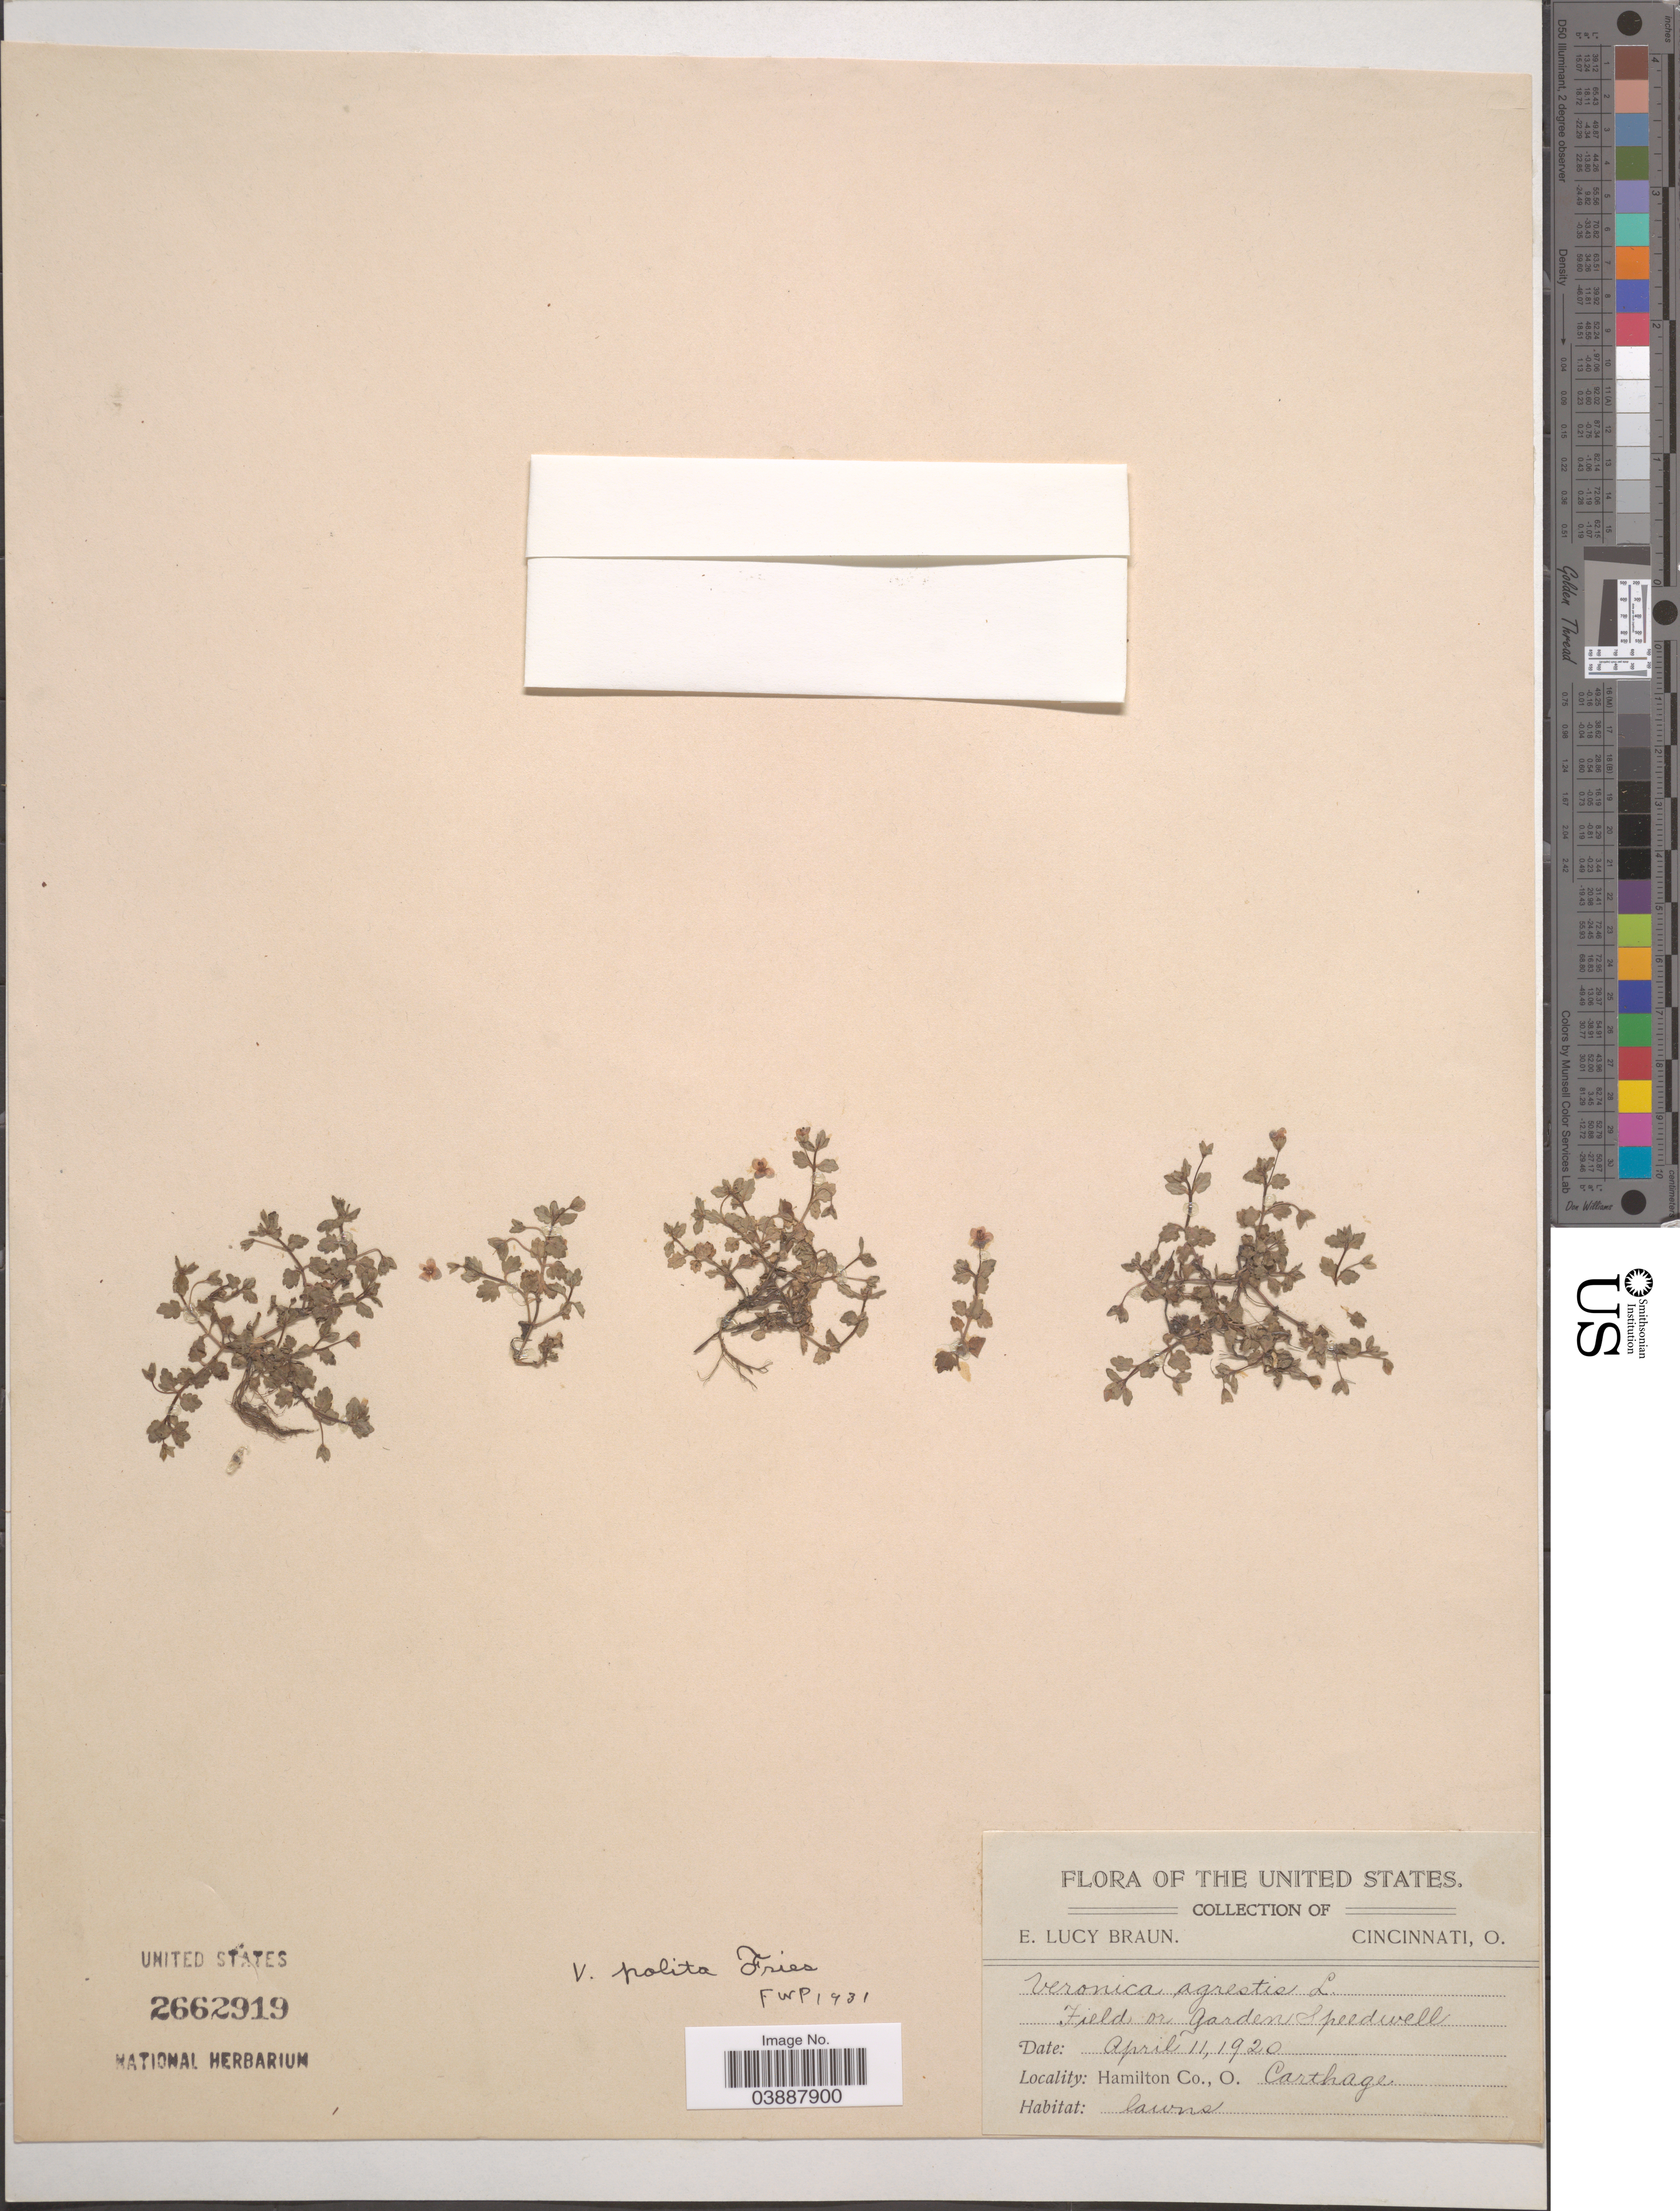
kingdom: Plantae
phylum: Tracheophyta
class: Magnoliopsida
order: Lamiales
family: Plantaginaceae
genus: Veronica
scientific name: Veronica polita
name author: Fr.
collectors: E. L. Braun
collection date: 1920-04-11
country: United States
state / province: Ohio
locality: Hamilton Co. Carthage. Field or Garden Speedwell.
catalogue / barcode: US 2662919